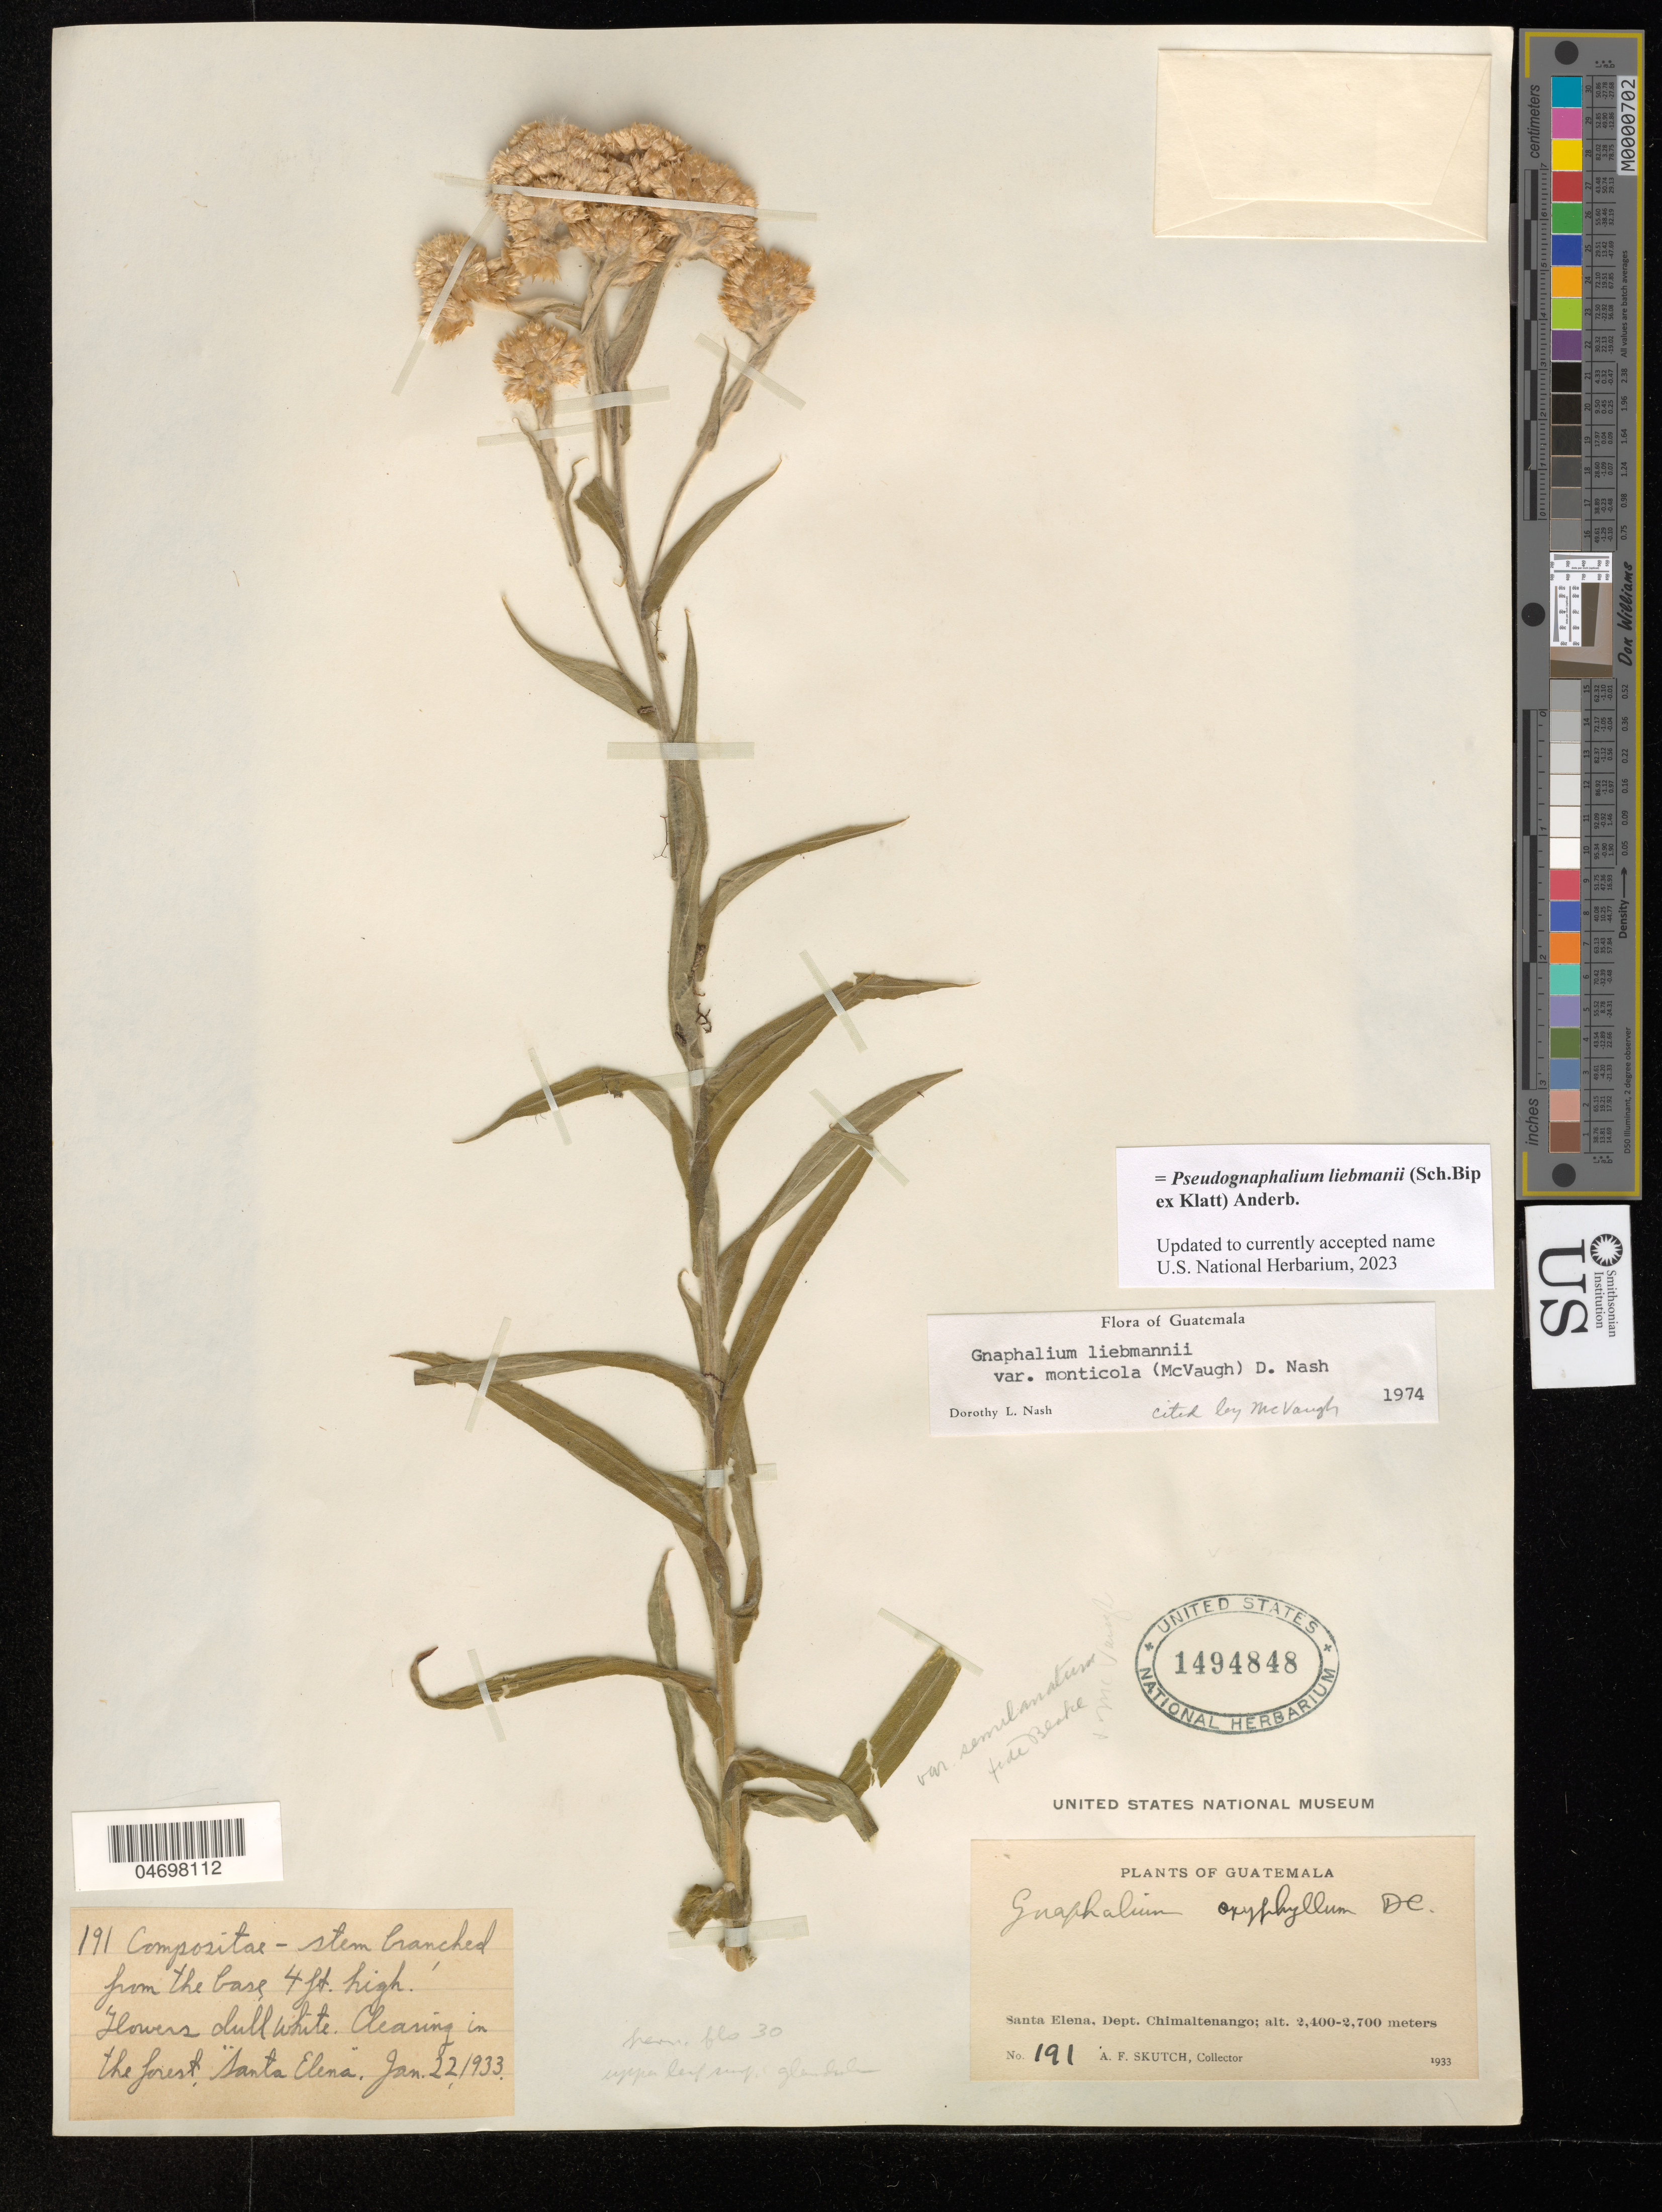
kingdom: Plantae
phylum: Tracheophyta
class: Magnoliopsida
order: Asterales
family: Asteraceae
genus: Pseudognaphalium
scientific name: Pseudognaphalium liebmannii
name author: (Sch. Bip. ex Klatt) Anderb.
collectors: A. F. Skutch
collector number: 191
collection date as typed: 22 Jan 1933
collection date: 1933-01-22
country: Guatemala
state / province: Chimaltenango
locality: Santa Elena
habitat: Clearing in forest.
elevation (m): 2400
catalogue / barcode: US 1494848